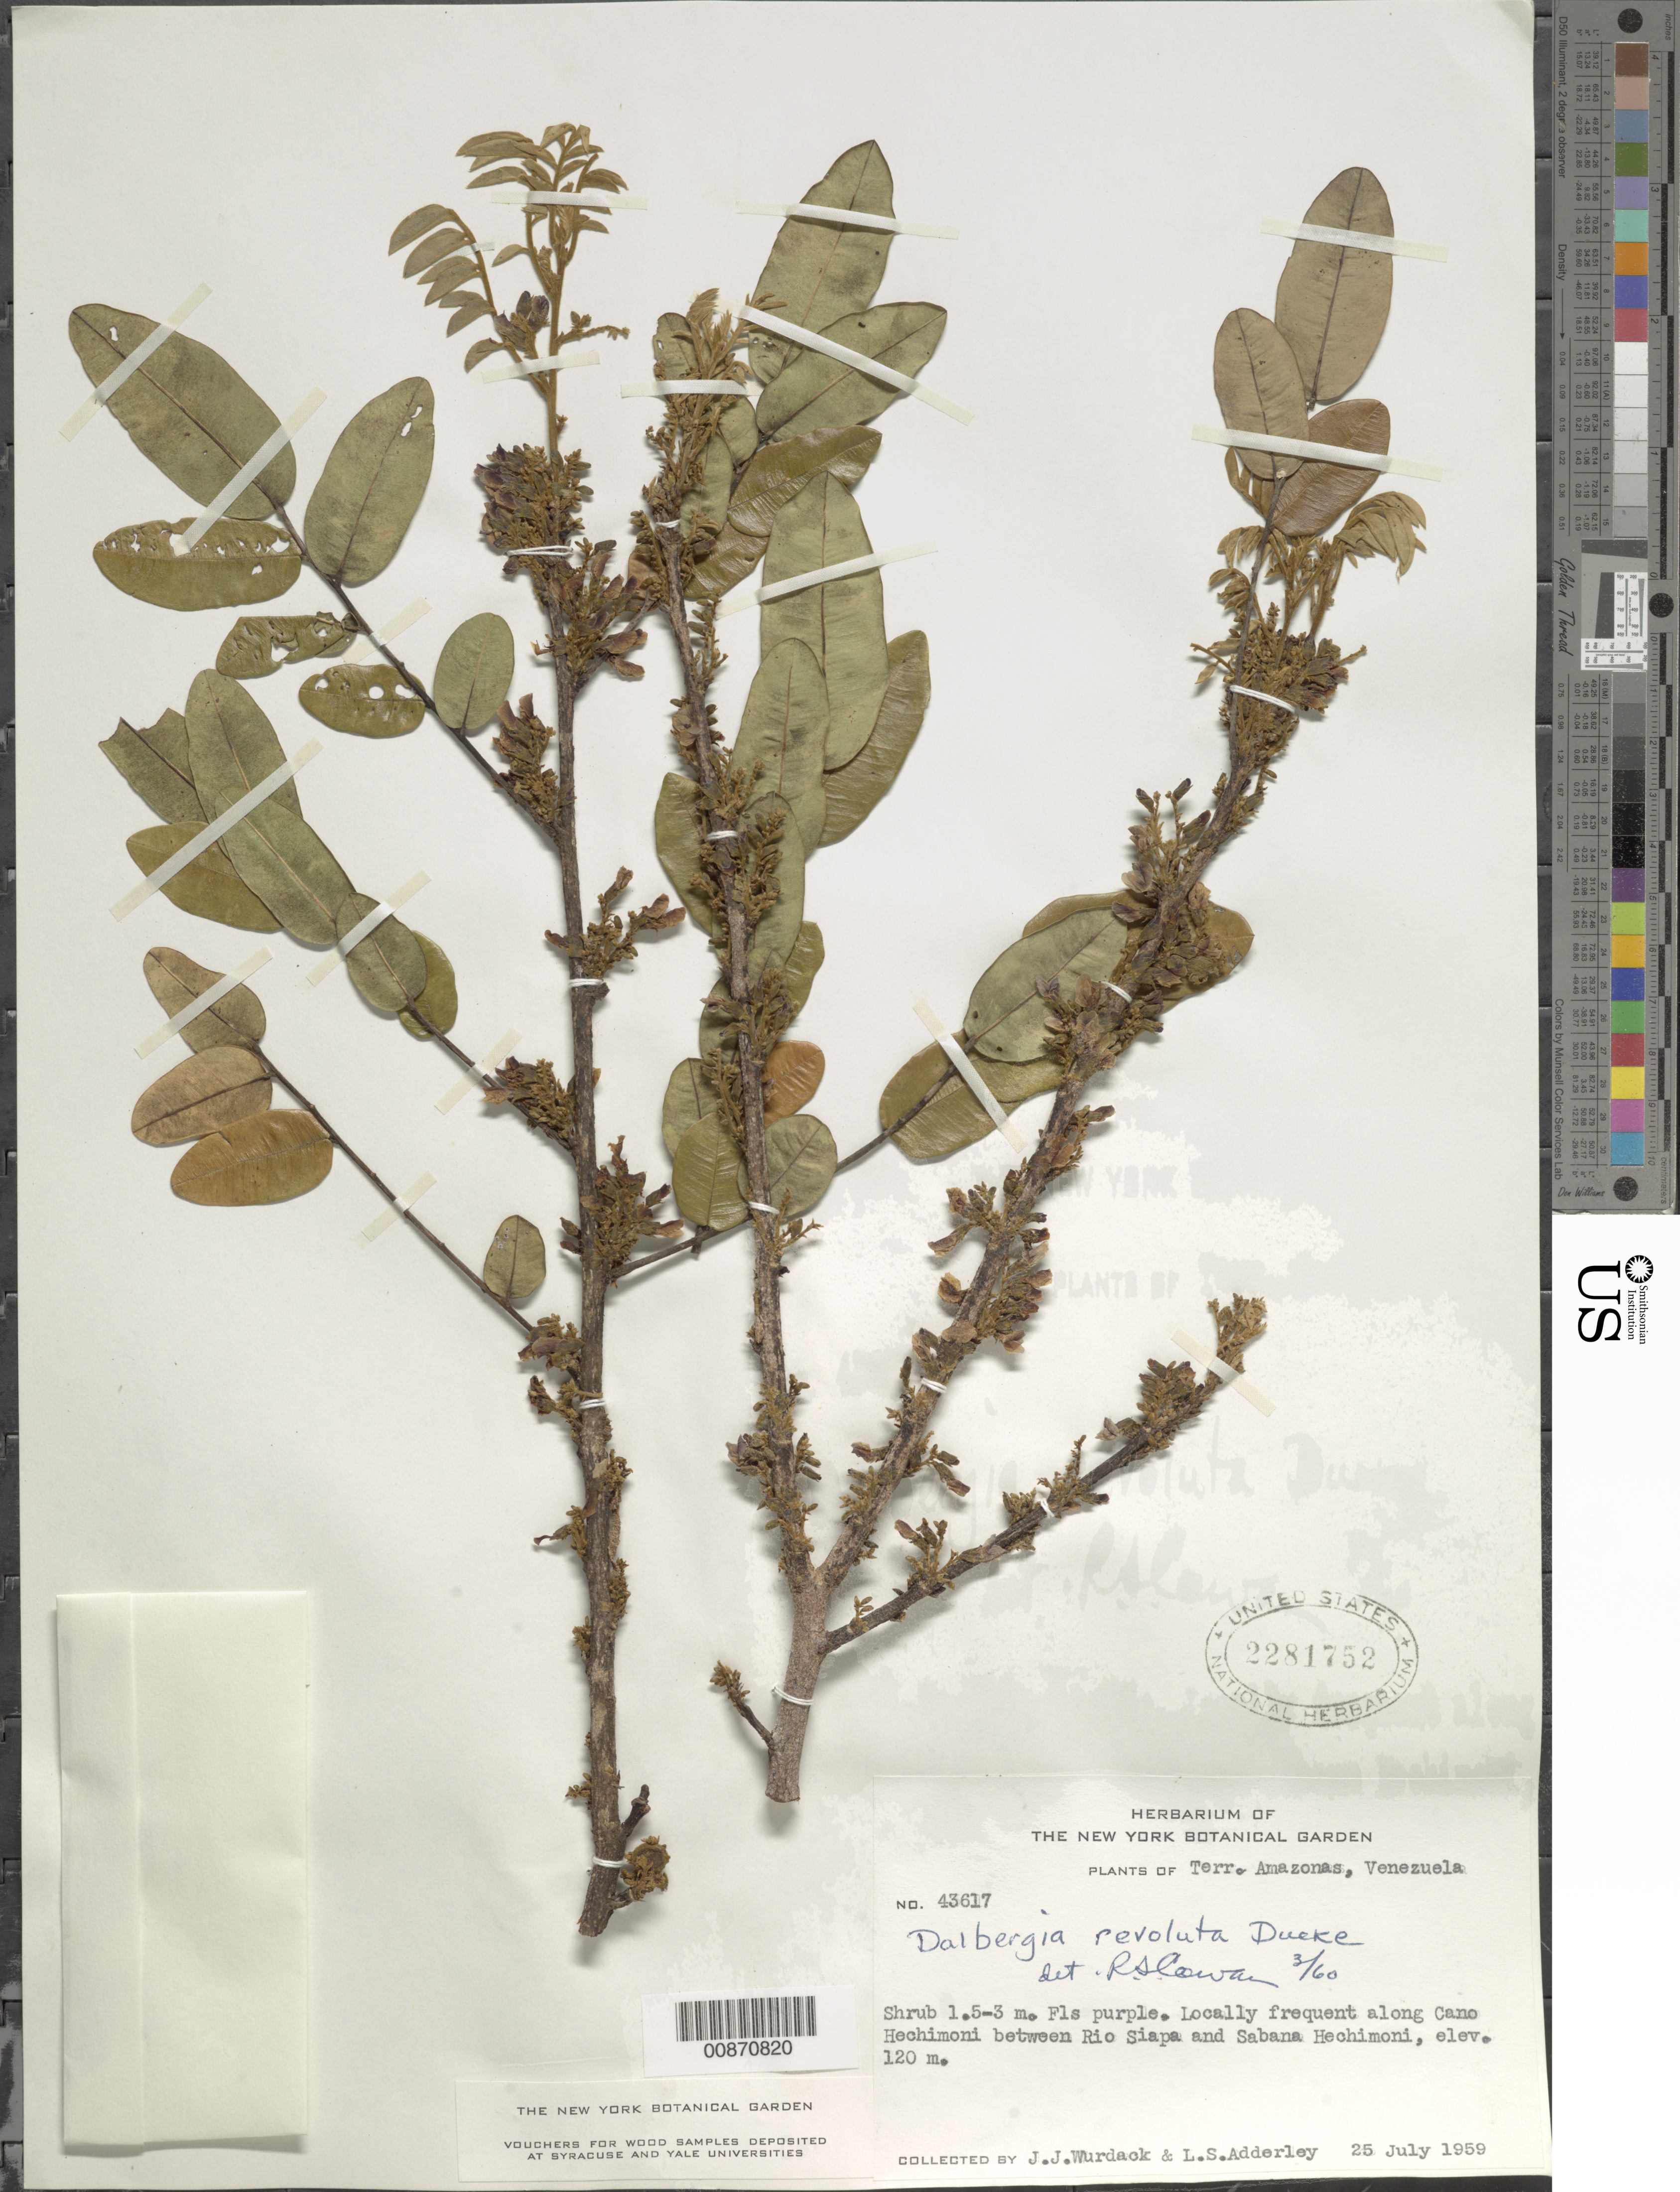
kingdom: Plantae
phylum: Tracheophyta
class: Magnoliopsida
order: Fabales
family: Fabaceae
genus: Dalbergia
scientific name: Dalbergia glauca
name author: (Desv.) Amshoff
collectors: J. J. Wurdack & L. S. Adderley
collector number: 43617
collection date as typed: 25-Jul-59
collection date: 1959-07-25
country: Venezuela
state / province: Amazonas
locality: Río Siapa, between Río Casiquiare & mouth of Caño Hechimoni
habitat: Along river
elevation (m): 120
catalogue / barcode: US 2281752